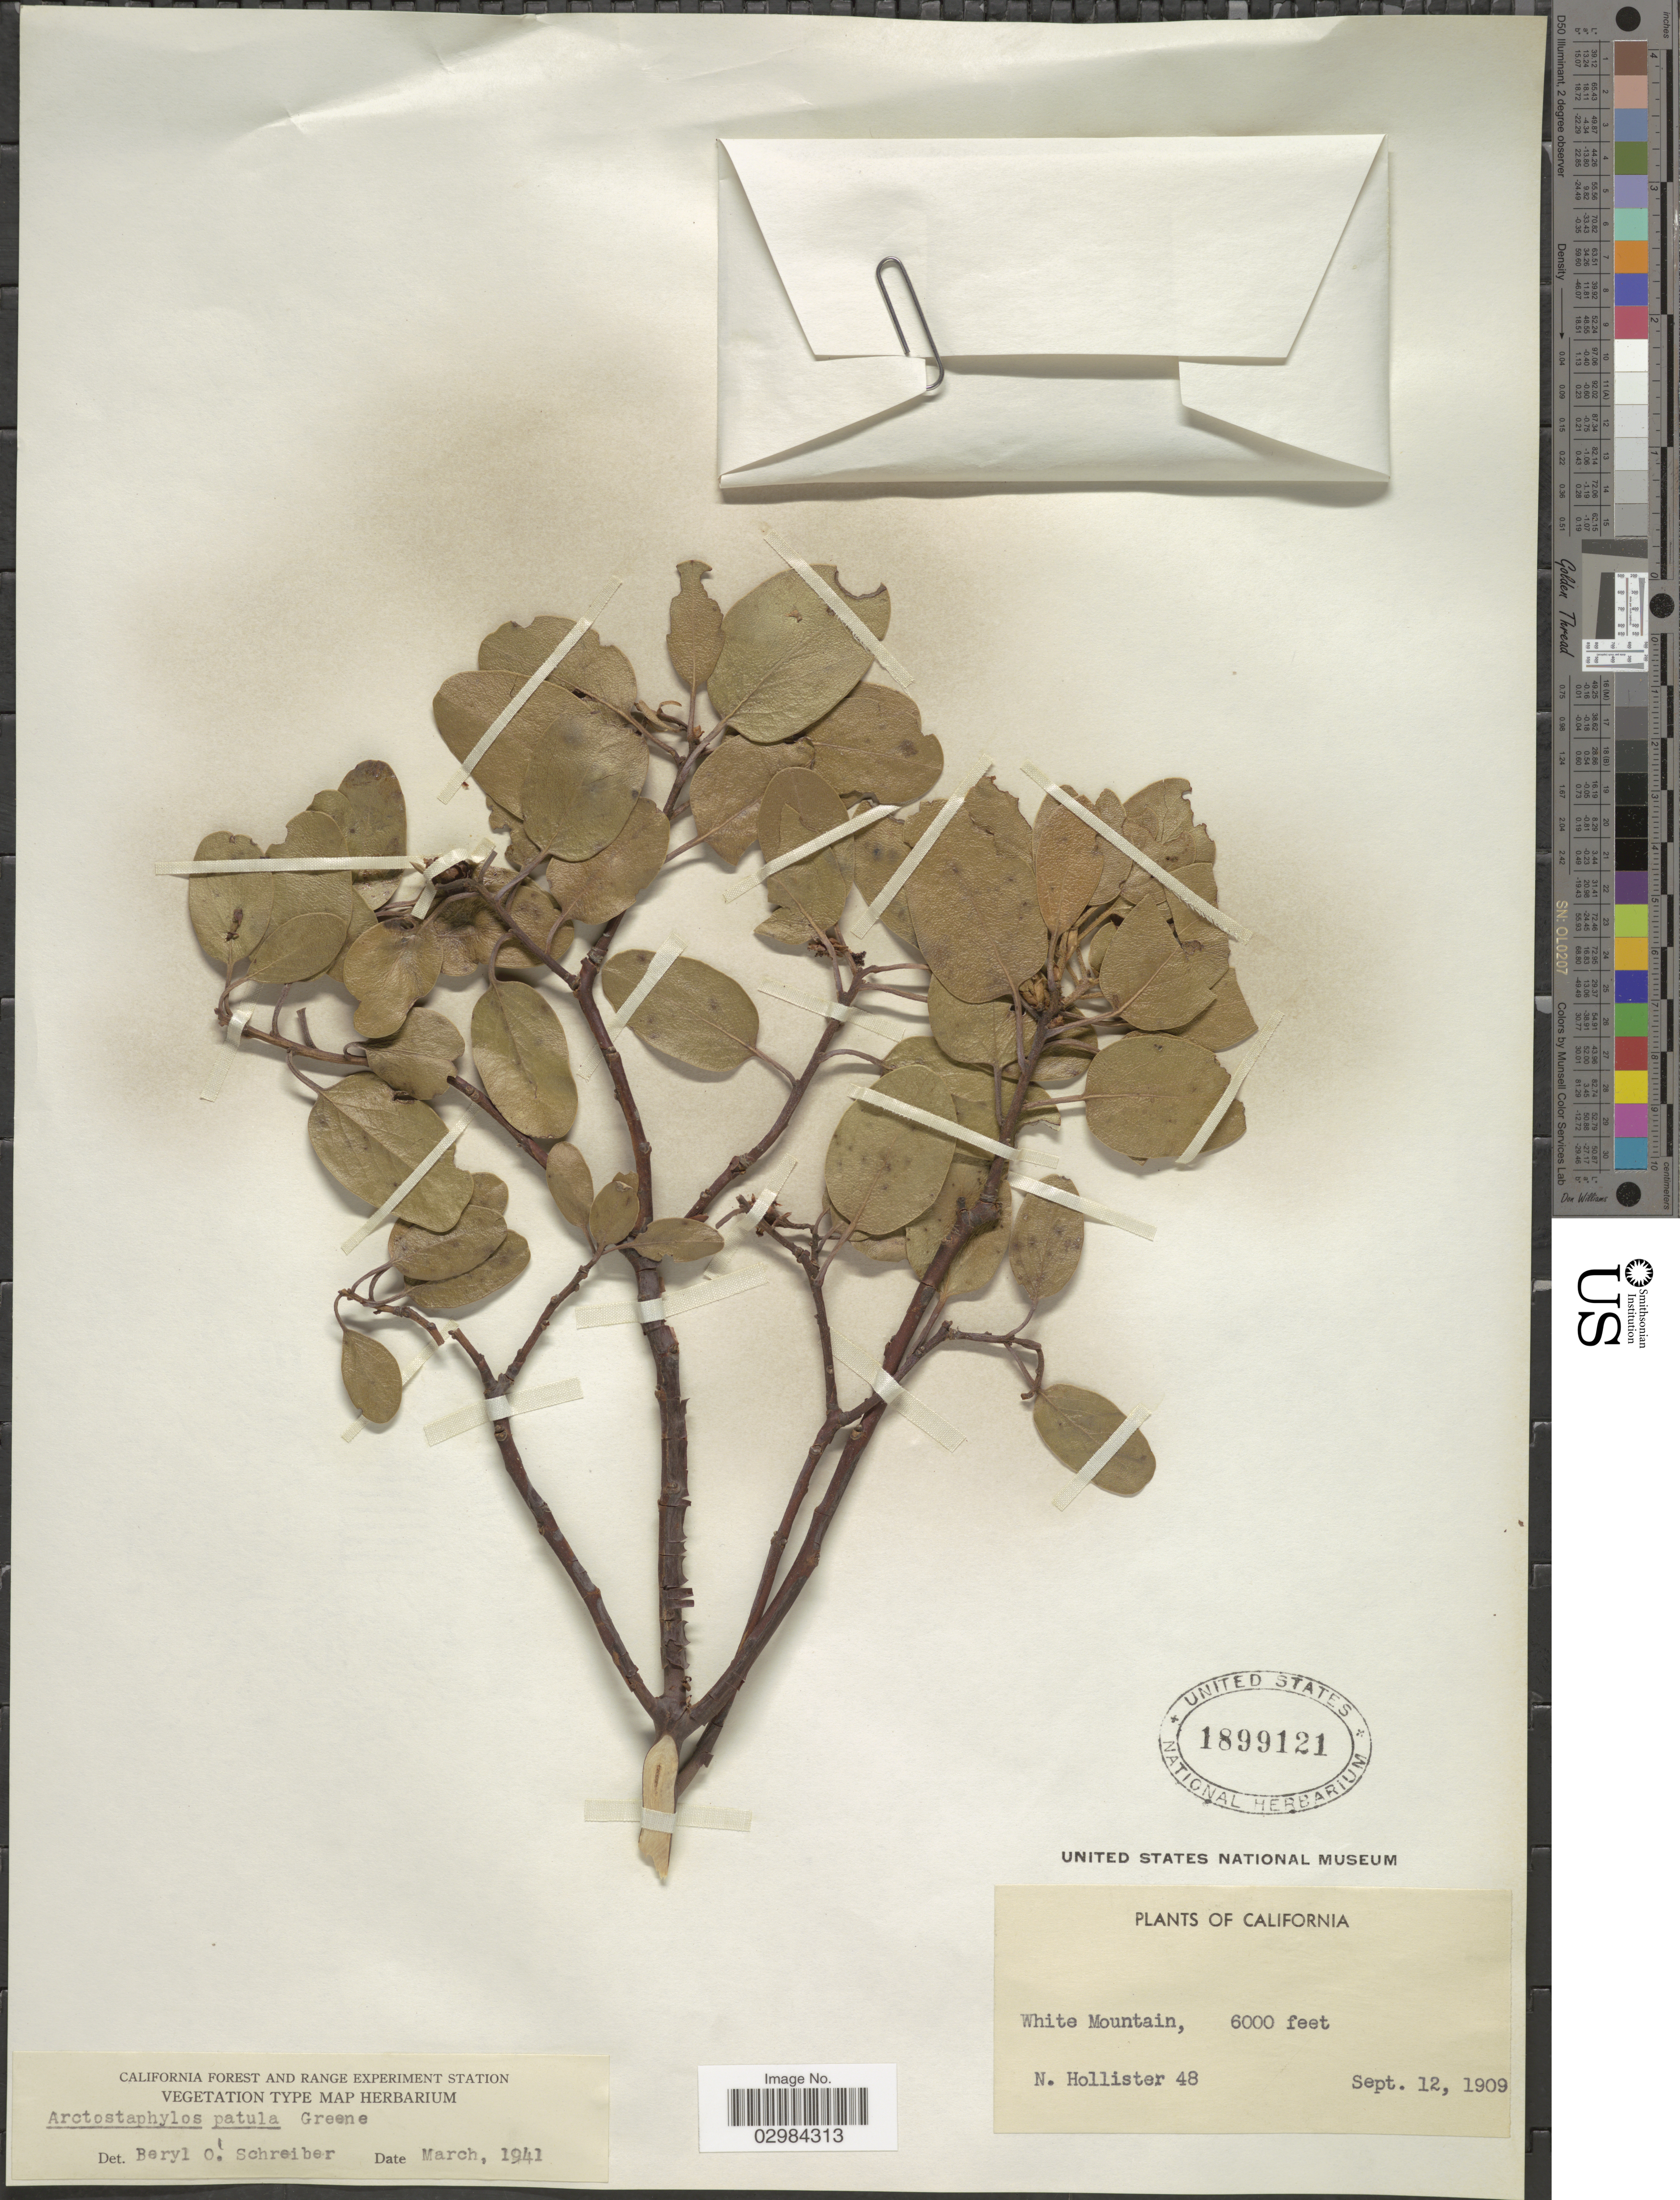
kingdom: Plantae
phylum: Tracheophyta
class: Magnoliopsida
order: Ericales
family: Ericaceae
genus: Arctostaphylos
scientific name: Arctostaphylos patula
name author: Greene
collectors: N. Hollister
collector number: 48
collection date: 1909-09-12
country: United States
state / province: California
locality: White Mountain.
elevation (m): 1829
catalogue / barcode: US 1899121